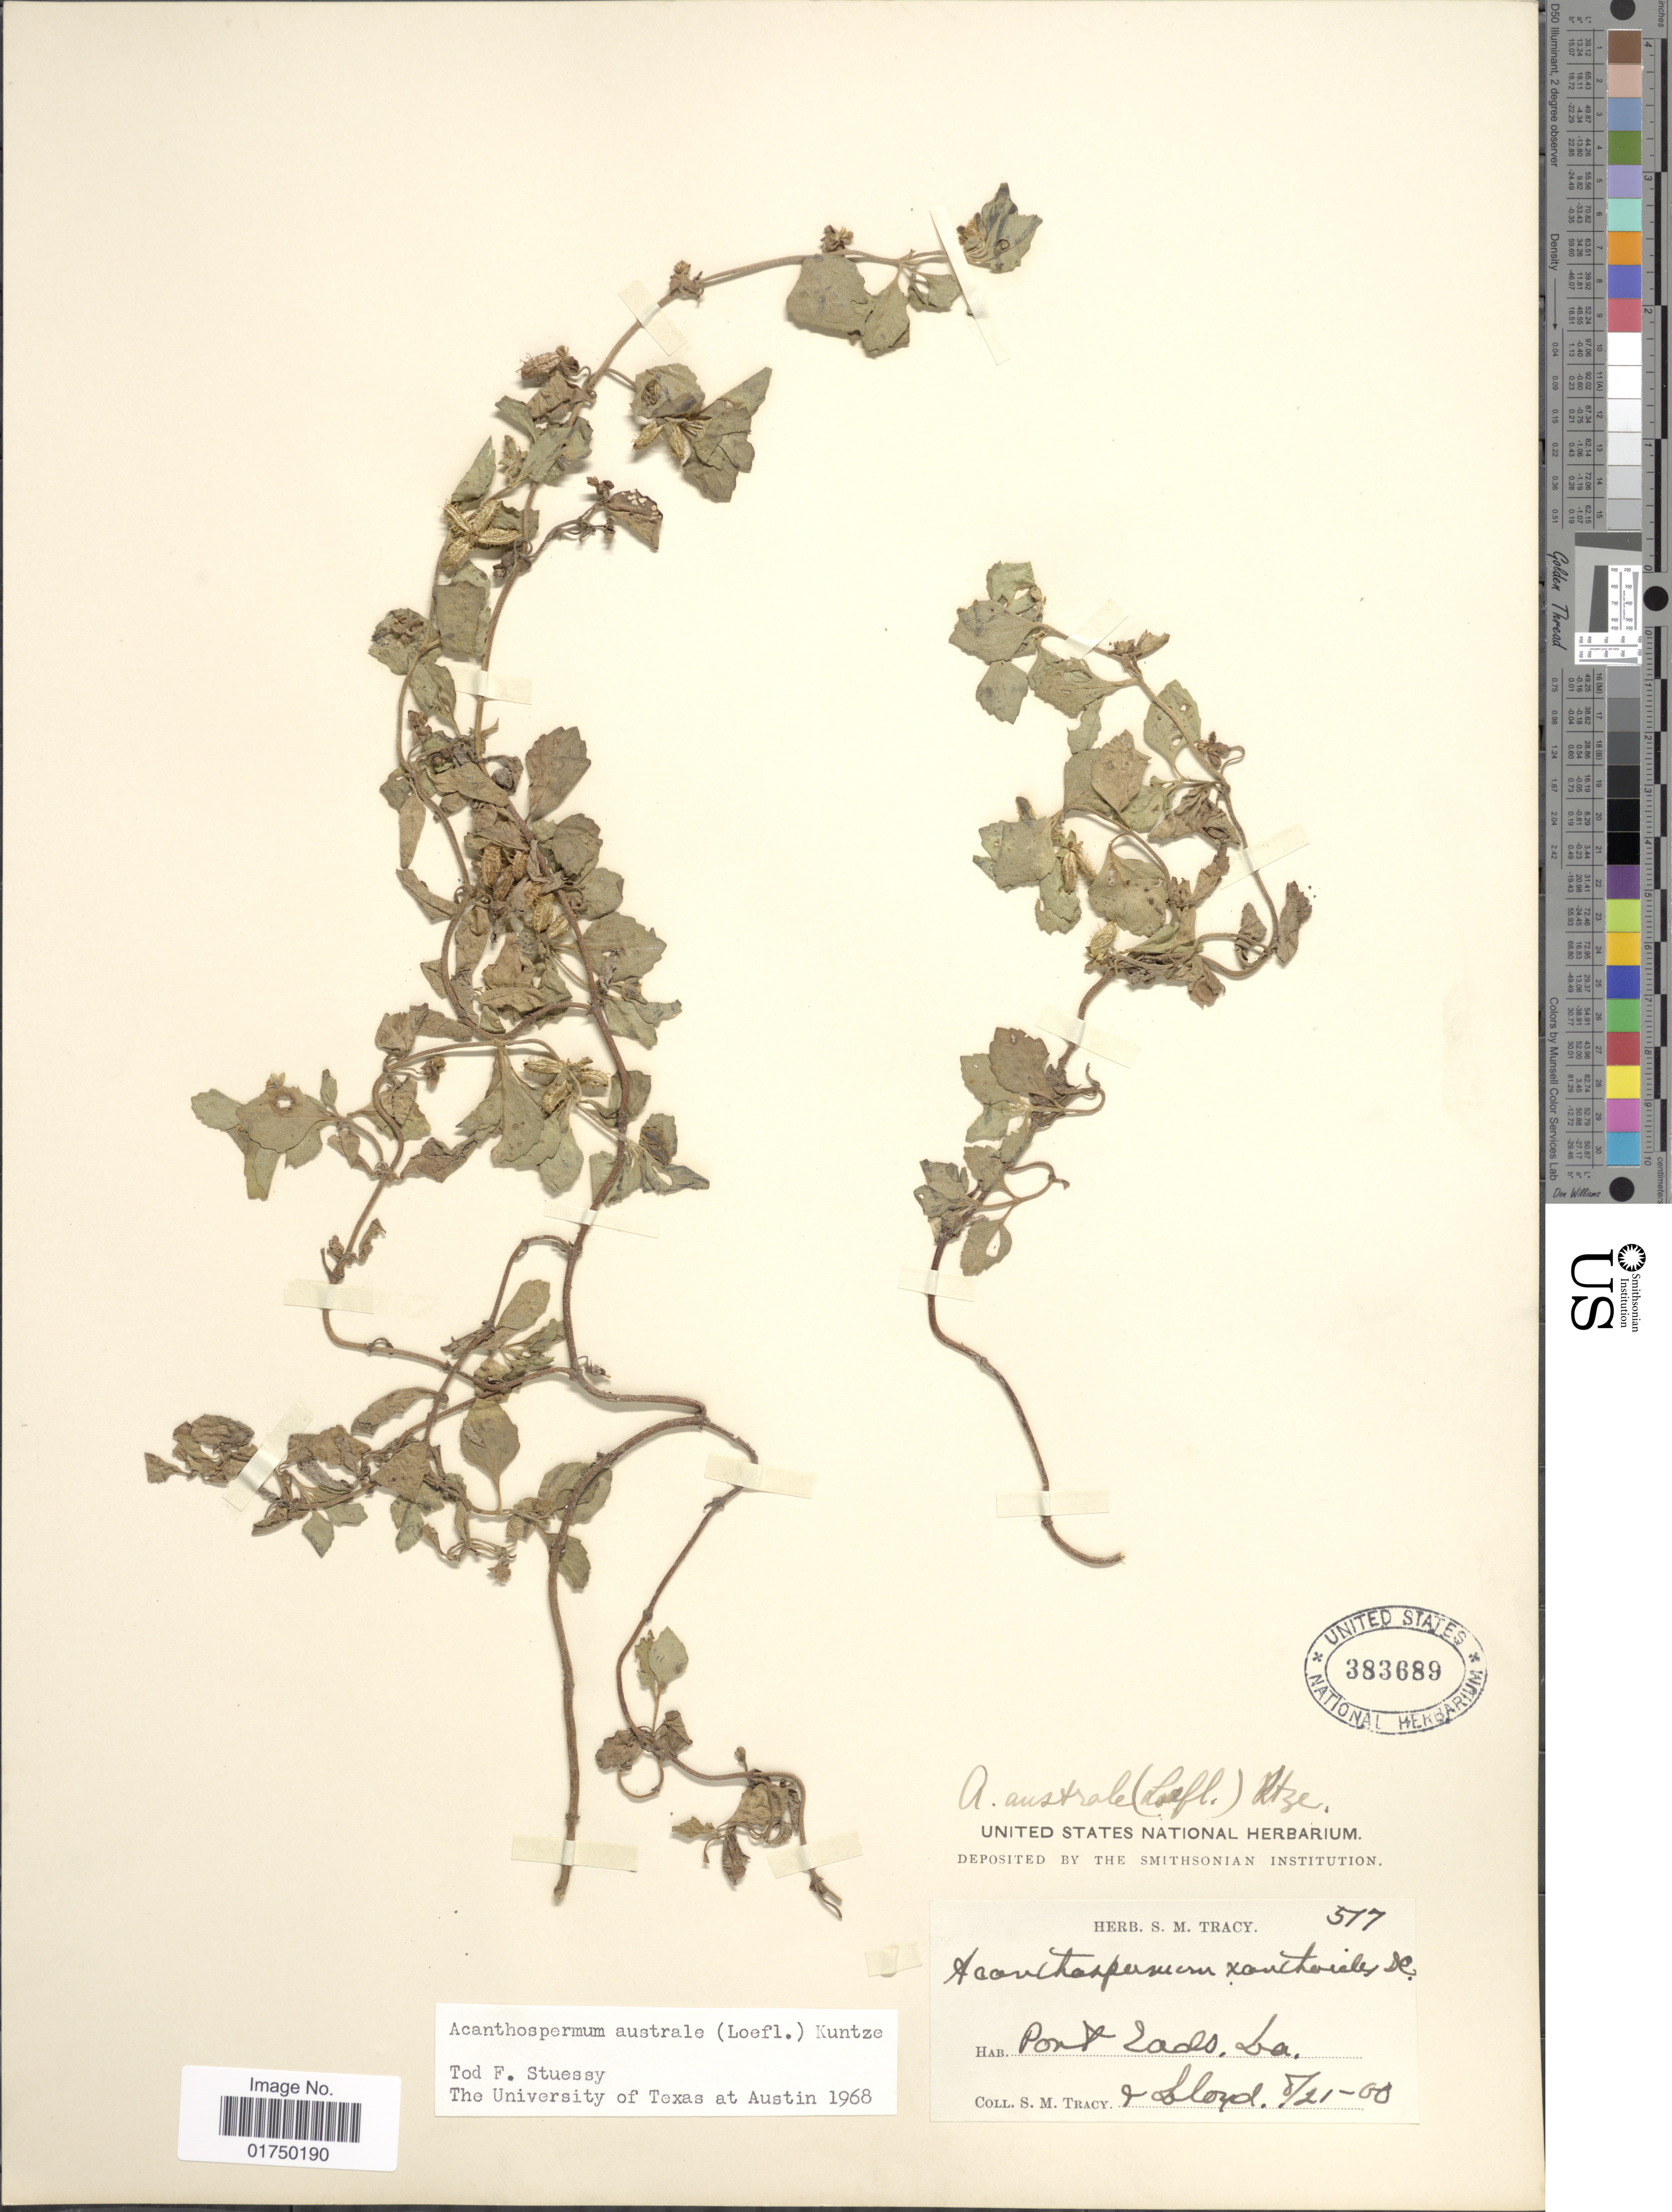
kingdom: Plantae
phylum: Tracheophyta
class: Magnoliopsida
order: Asterales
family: Asteraceae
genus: Acanthospermum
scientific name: Acanthospermum australe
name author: (Loefl.) Kuntze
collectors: S. M. Tracy & -- Lloyd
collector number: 577*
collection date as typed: Transcribed d/m/y: 21/8/00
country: United States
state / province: Louisiana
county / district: Plaquemines Parish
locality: Port Eads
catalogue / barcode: US 383689